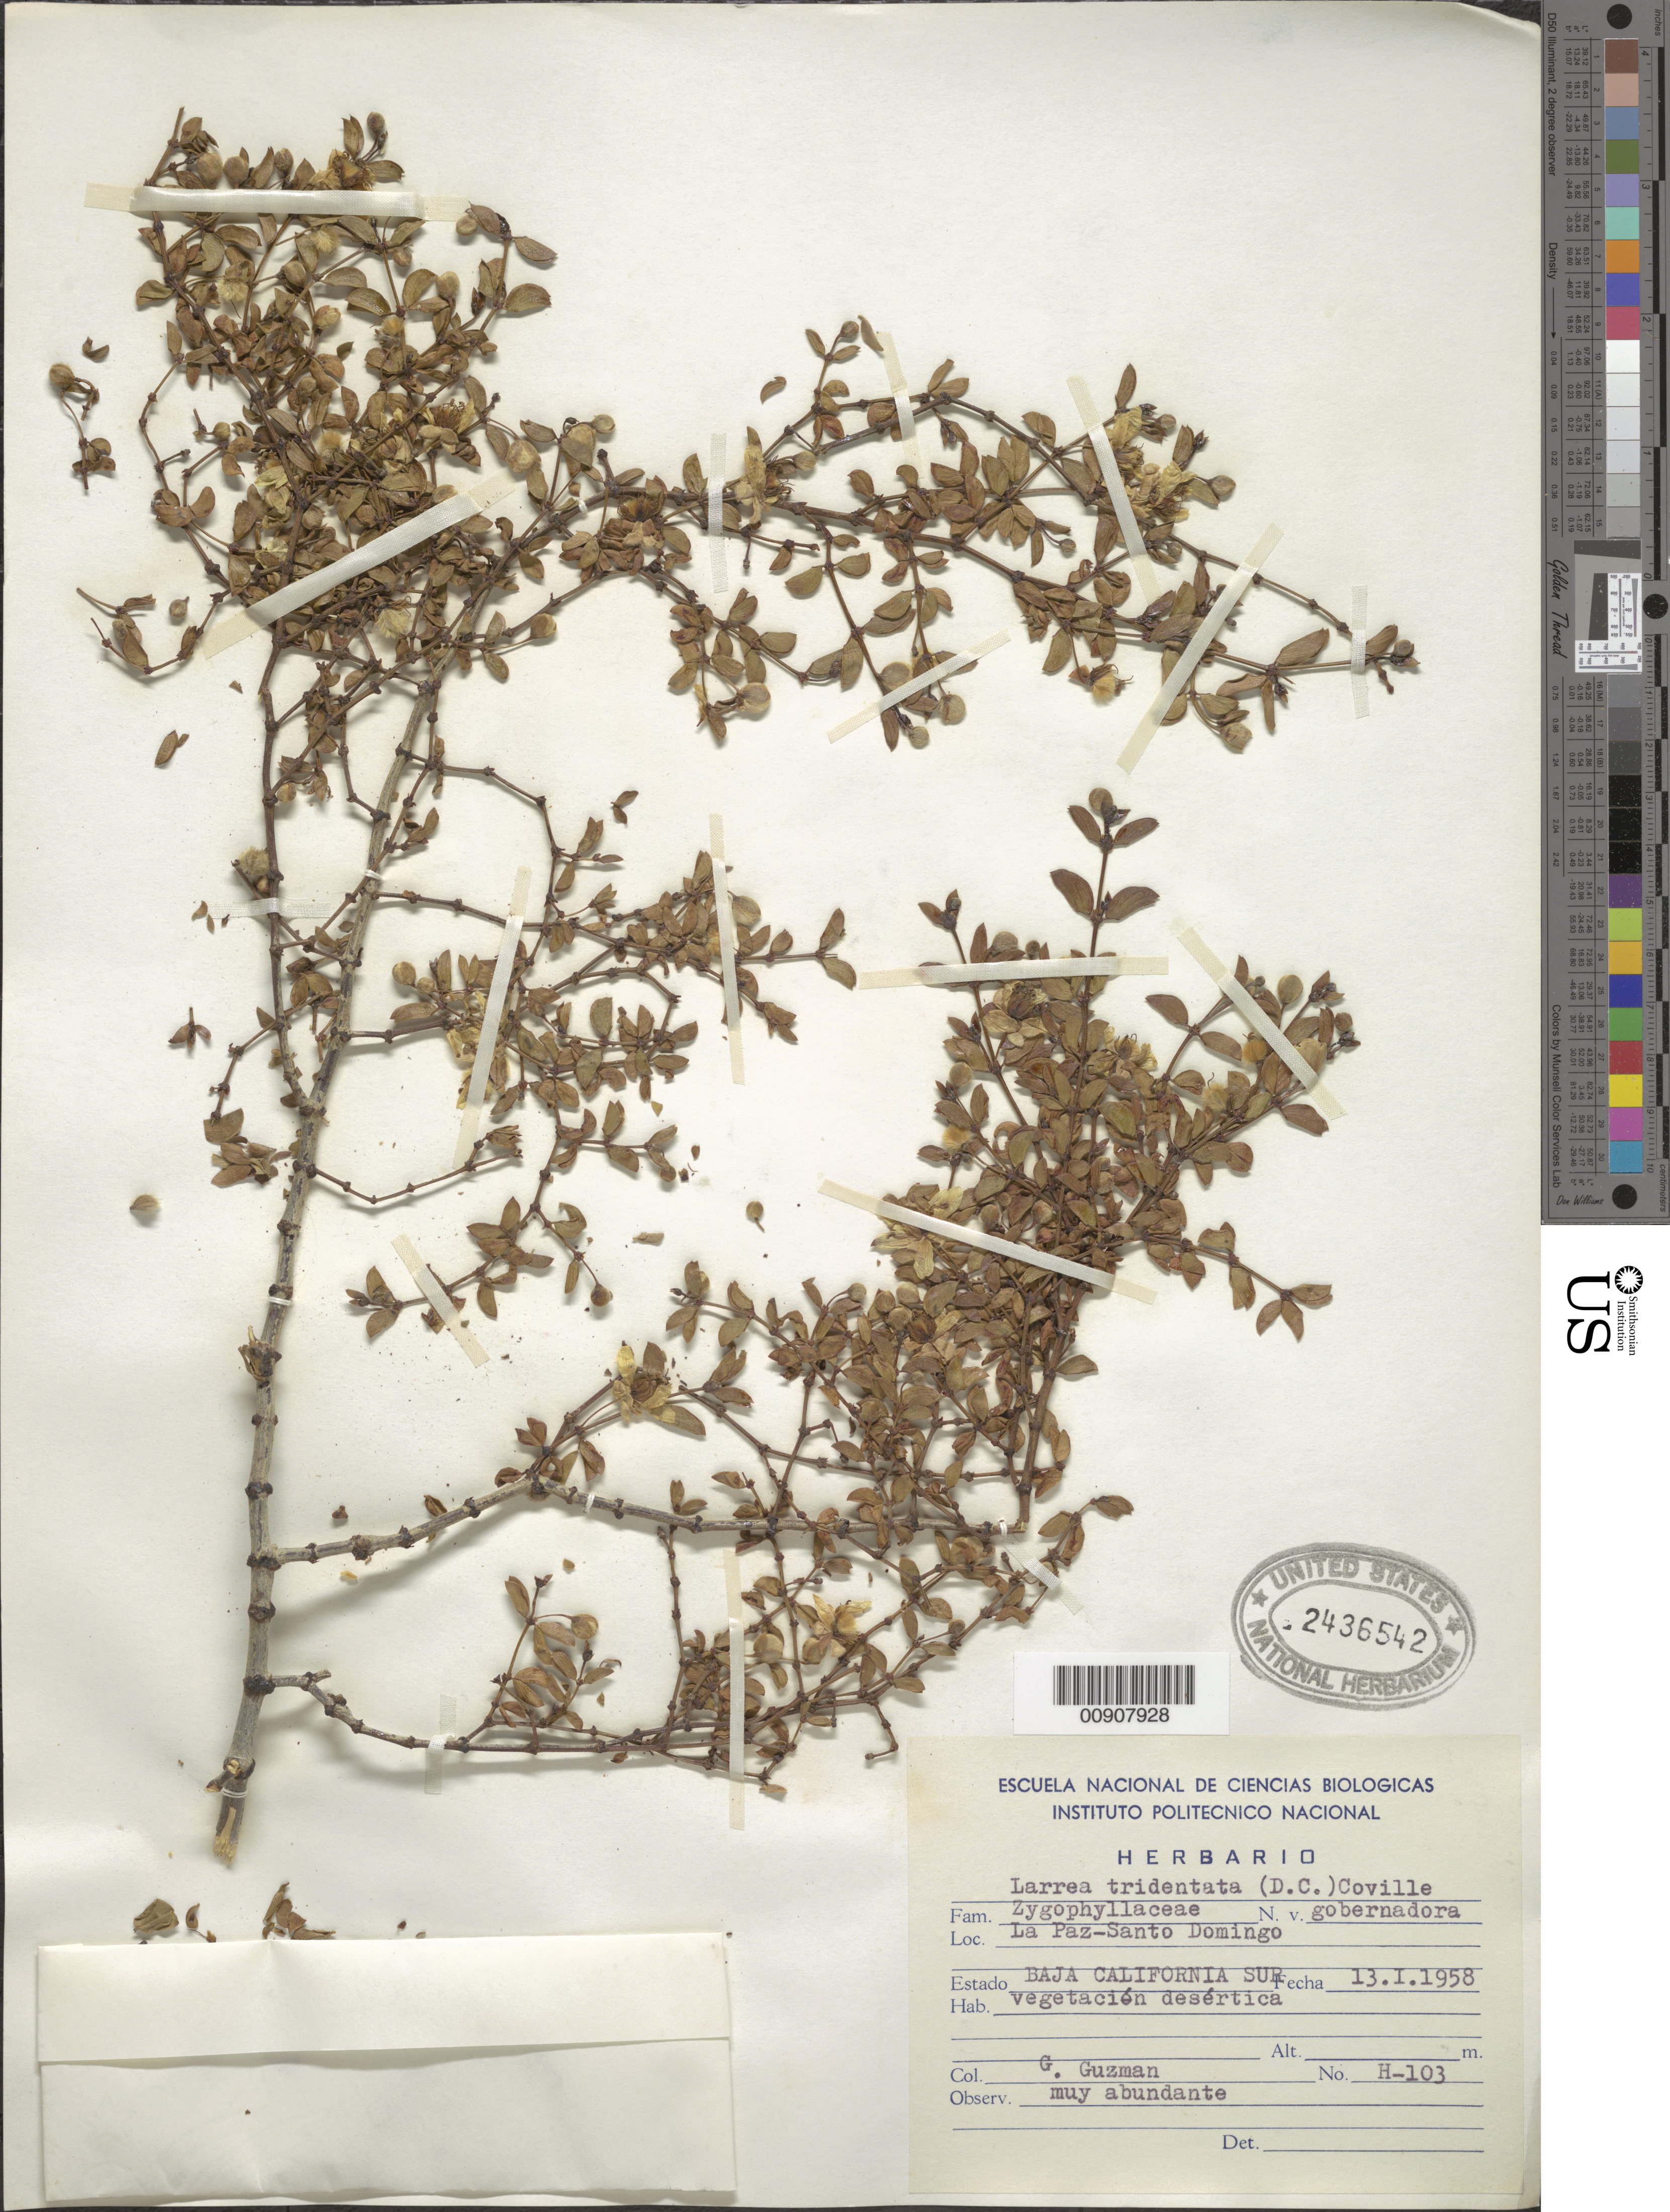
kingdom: Plantae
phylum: Tracheophyta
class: Magnoliopsida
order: Zygophyllales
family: Zygophyllaceae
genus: Larrea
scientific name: Larrea tridentata var. tridentata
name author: (Sessé & Moc. ex DC.) Coville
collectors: G. Guzman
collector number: H-103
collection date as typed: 13 Jan 1958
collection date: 1958-01-13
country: Mexico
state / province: Baja California Sur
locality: La Paz - Santo Domingo, Estado Baja California Sur.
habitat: Vegetación desértica.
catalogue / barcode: US 2436542